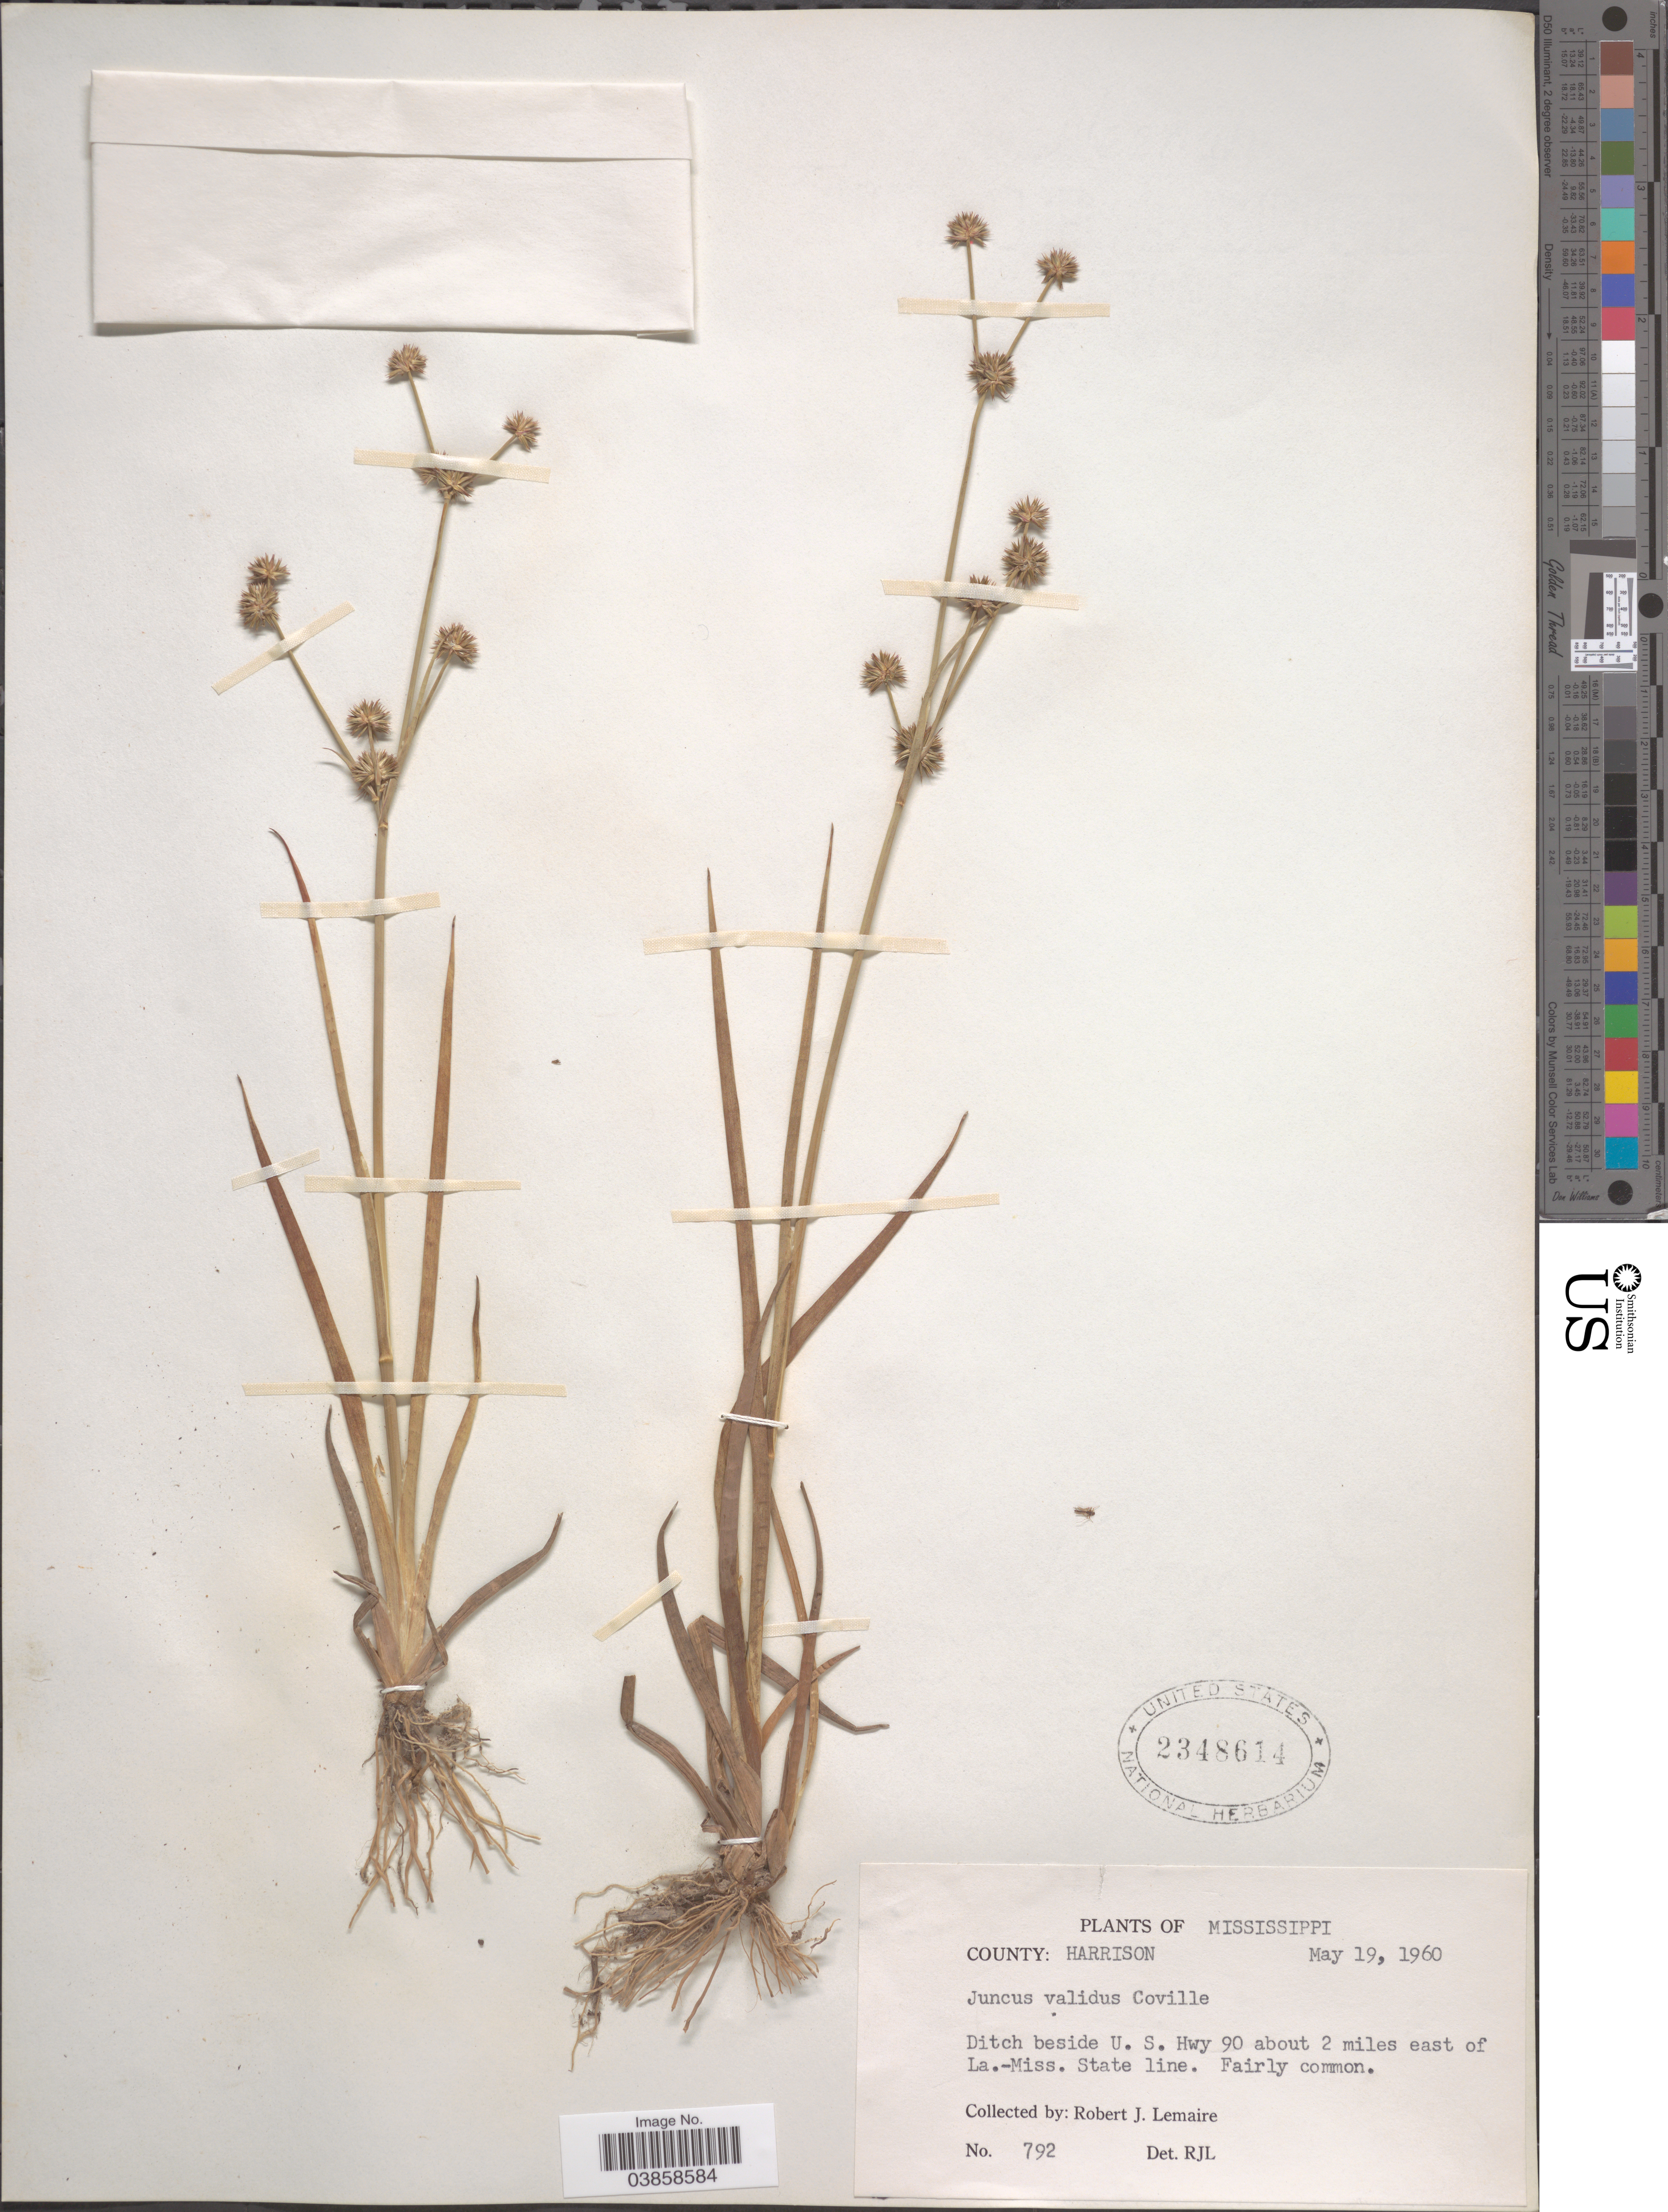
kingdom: Plantae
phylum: Tracheophyta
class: Liliopsida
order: Poales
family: Juncaceae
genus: Juncus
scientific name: Juncus validus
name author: Coville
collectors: R. J. Lemaire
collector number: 792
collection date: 1960-05-19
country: United States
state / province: Mississippi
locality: County: Harrison. Ditch beside U.S. Hwy 90 about 2 miles east of La.- Miss. State line.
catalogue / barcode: US 2348614